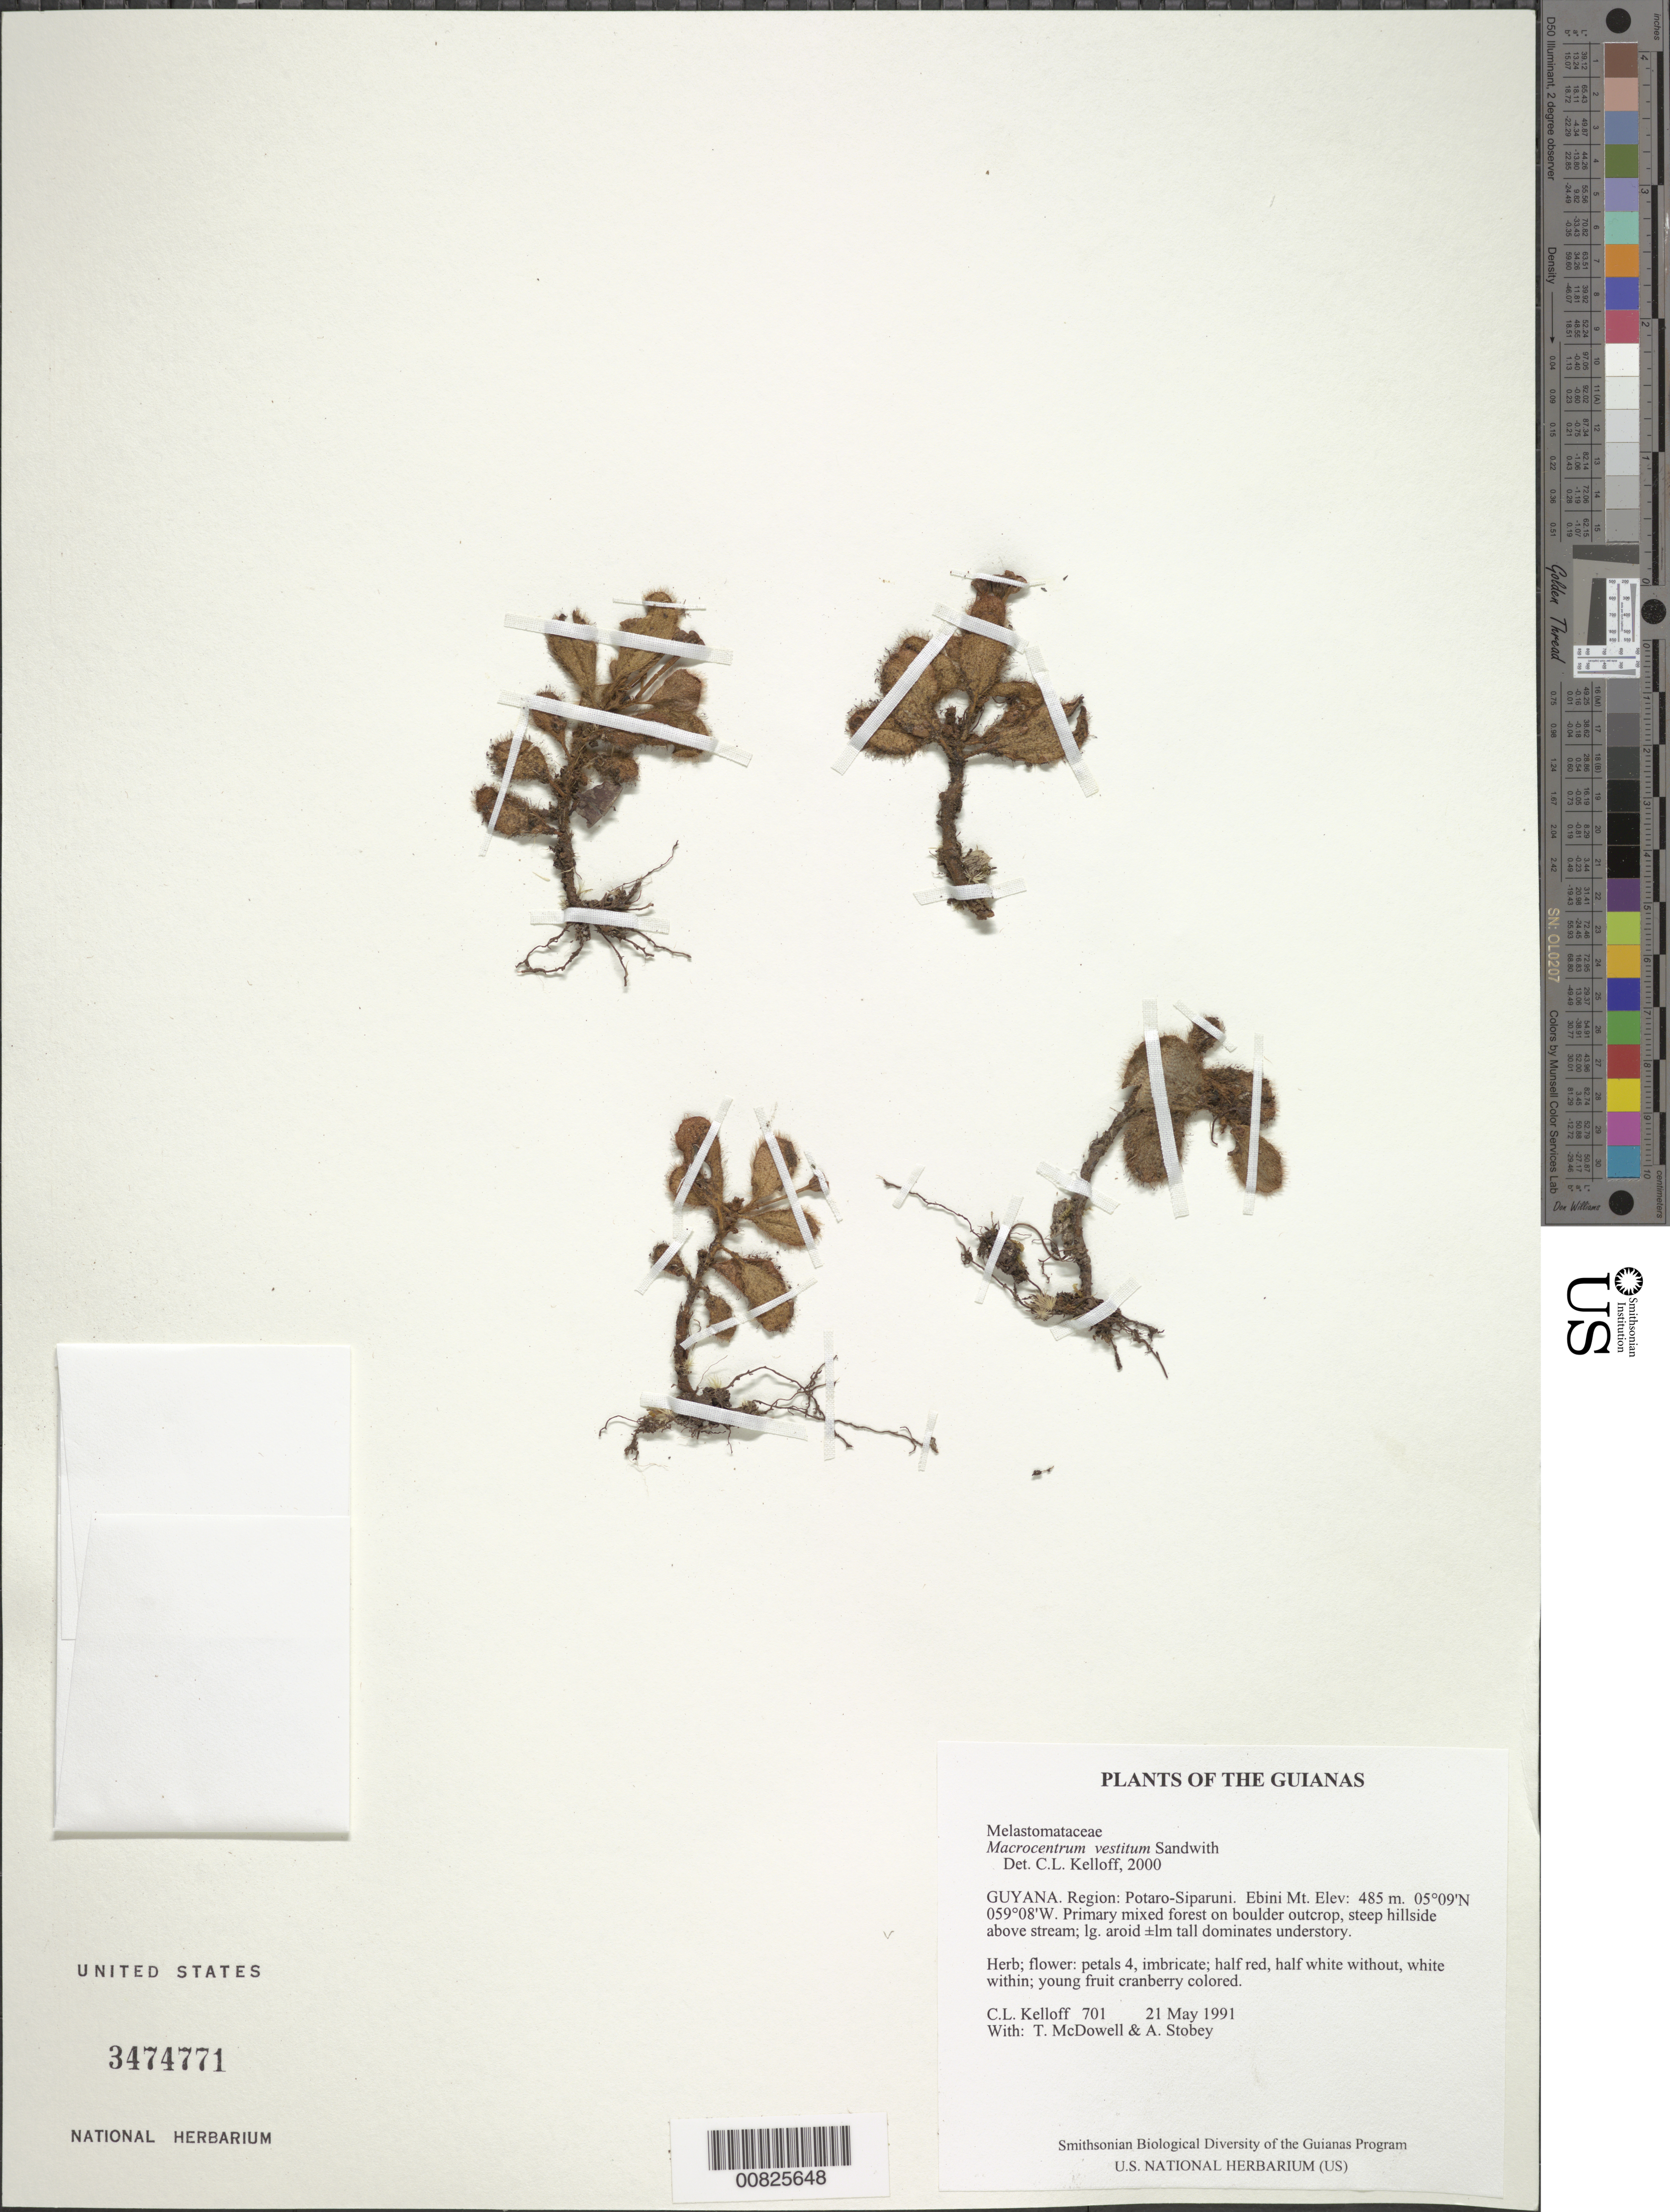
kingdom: Plantae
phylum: Tracheophyta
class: Magnoliopsida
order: Myrtales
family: Melastomataceae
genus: Macrocentrum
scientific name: Macrocentrum vestitum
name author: Sandwith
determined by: Kelloff, Carol L., (US), Smithsonian Institution - National Museum of Natural History (UNITED STATES)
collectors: C. L. Kelloff, T. McDowell & A. Stobey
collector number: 701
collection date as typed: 21 May 1991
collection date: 1991-05-21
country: Guyana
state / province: Potaro-Siparuni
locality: Ebini Mt.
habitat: Primary mixed forest on boulder outcrop, steep hillside above stream; lg. aroid ±lm tall dominates understory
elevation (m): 485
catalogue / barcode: US 3474771